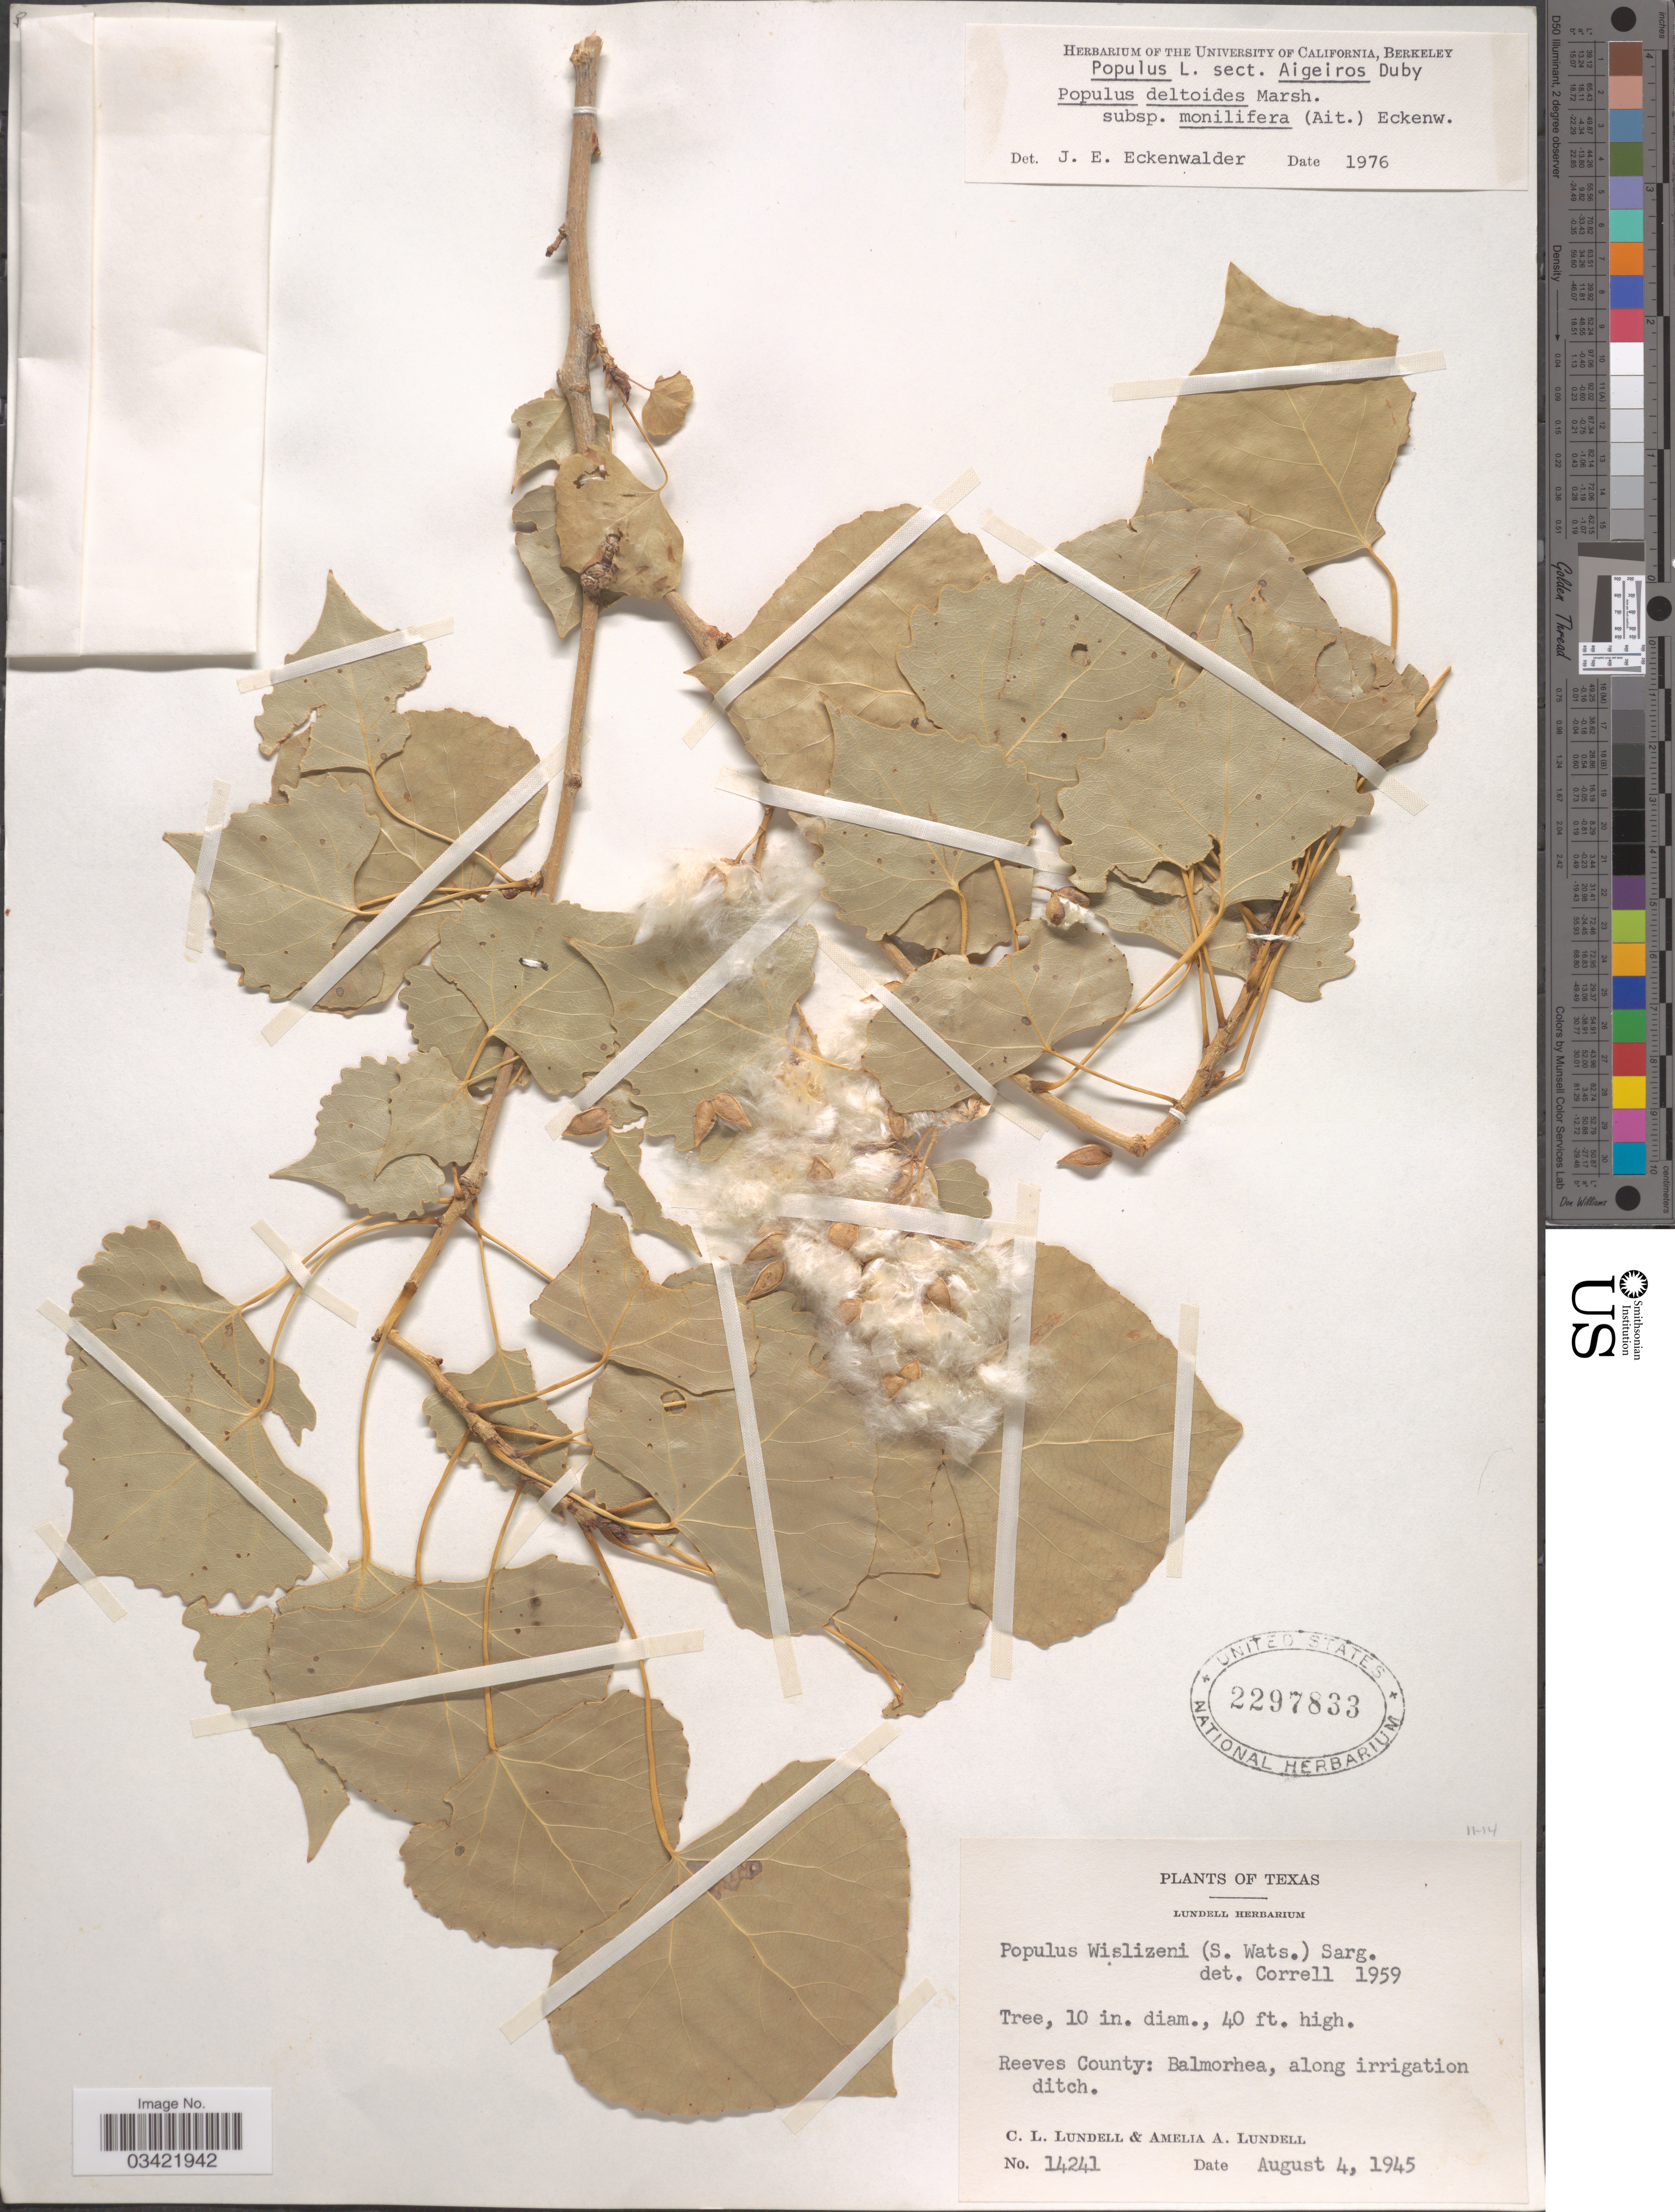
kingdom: Plantae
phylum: Tracheophyta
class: Magnoliopsida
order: Malpighiales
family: Salicaceae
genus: Populus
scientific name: Populus deltoides subsp. monilifera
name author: (Aiton) Eckenw.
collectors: C. L. Lundell & A. A. Lundell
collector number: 14241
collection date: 1945-08-04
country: United States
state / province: Texas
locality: Reeves County: Balmorhea, along irrigation ditch.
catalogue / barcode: US 2297833